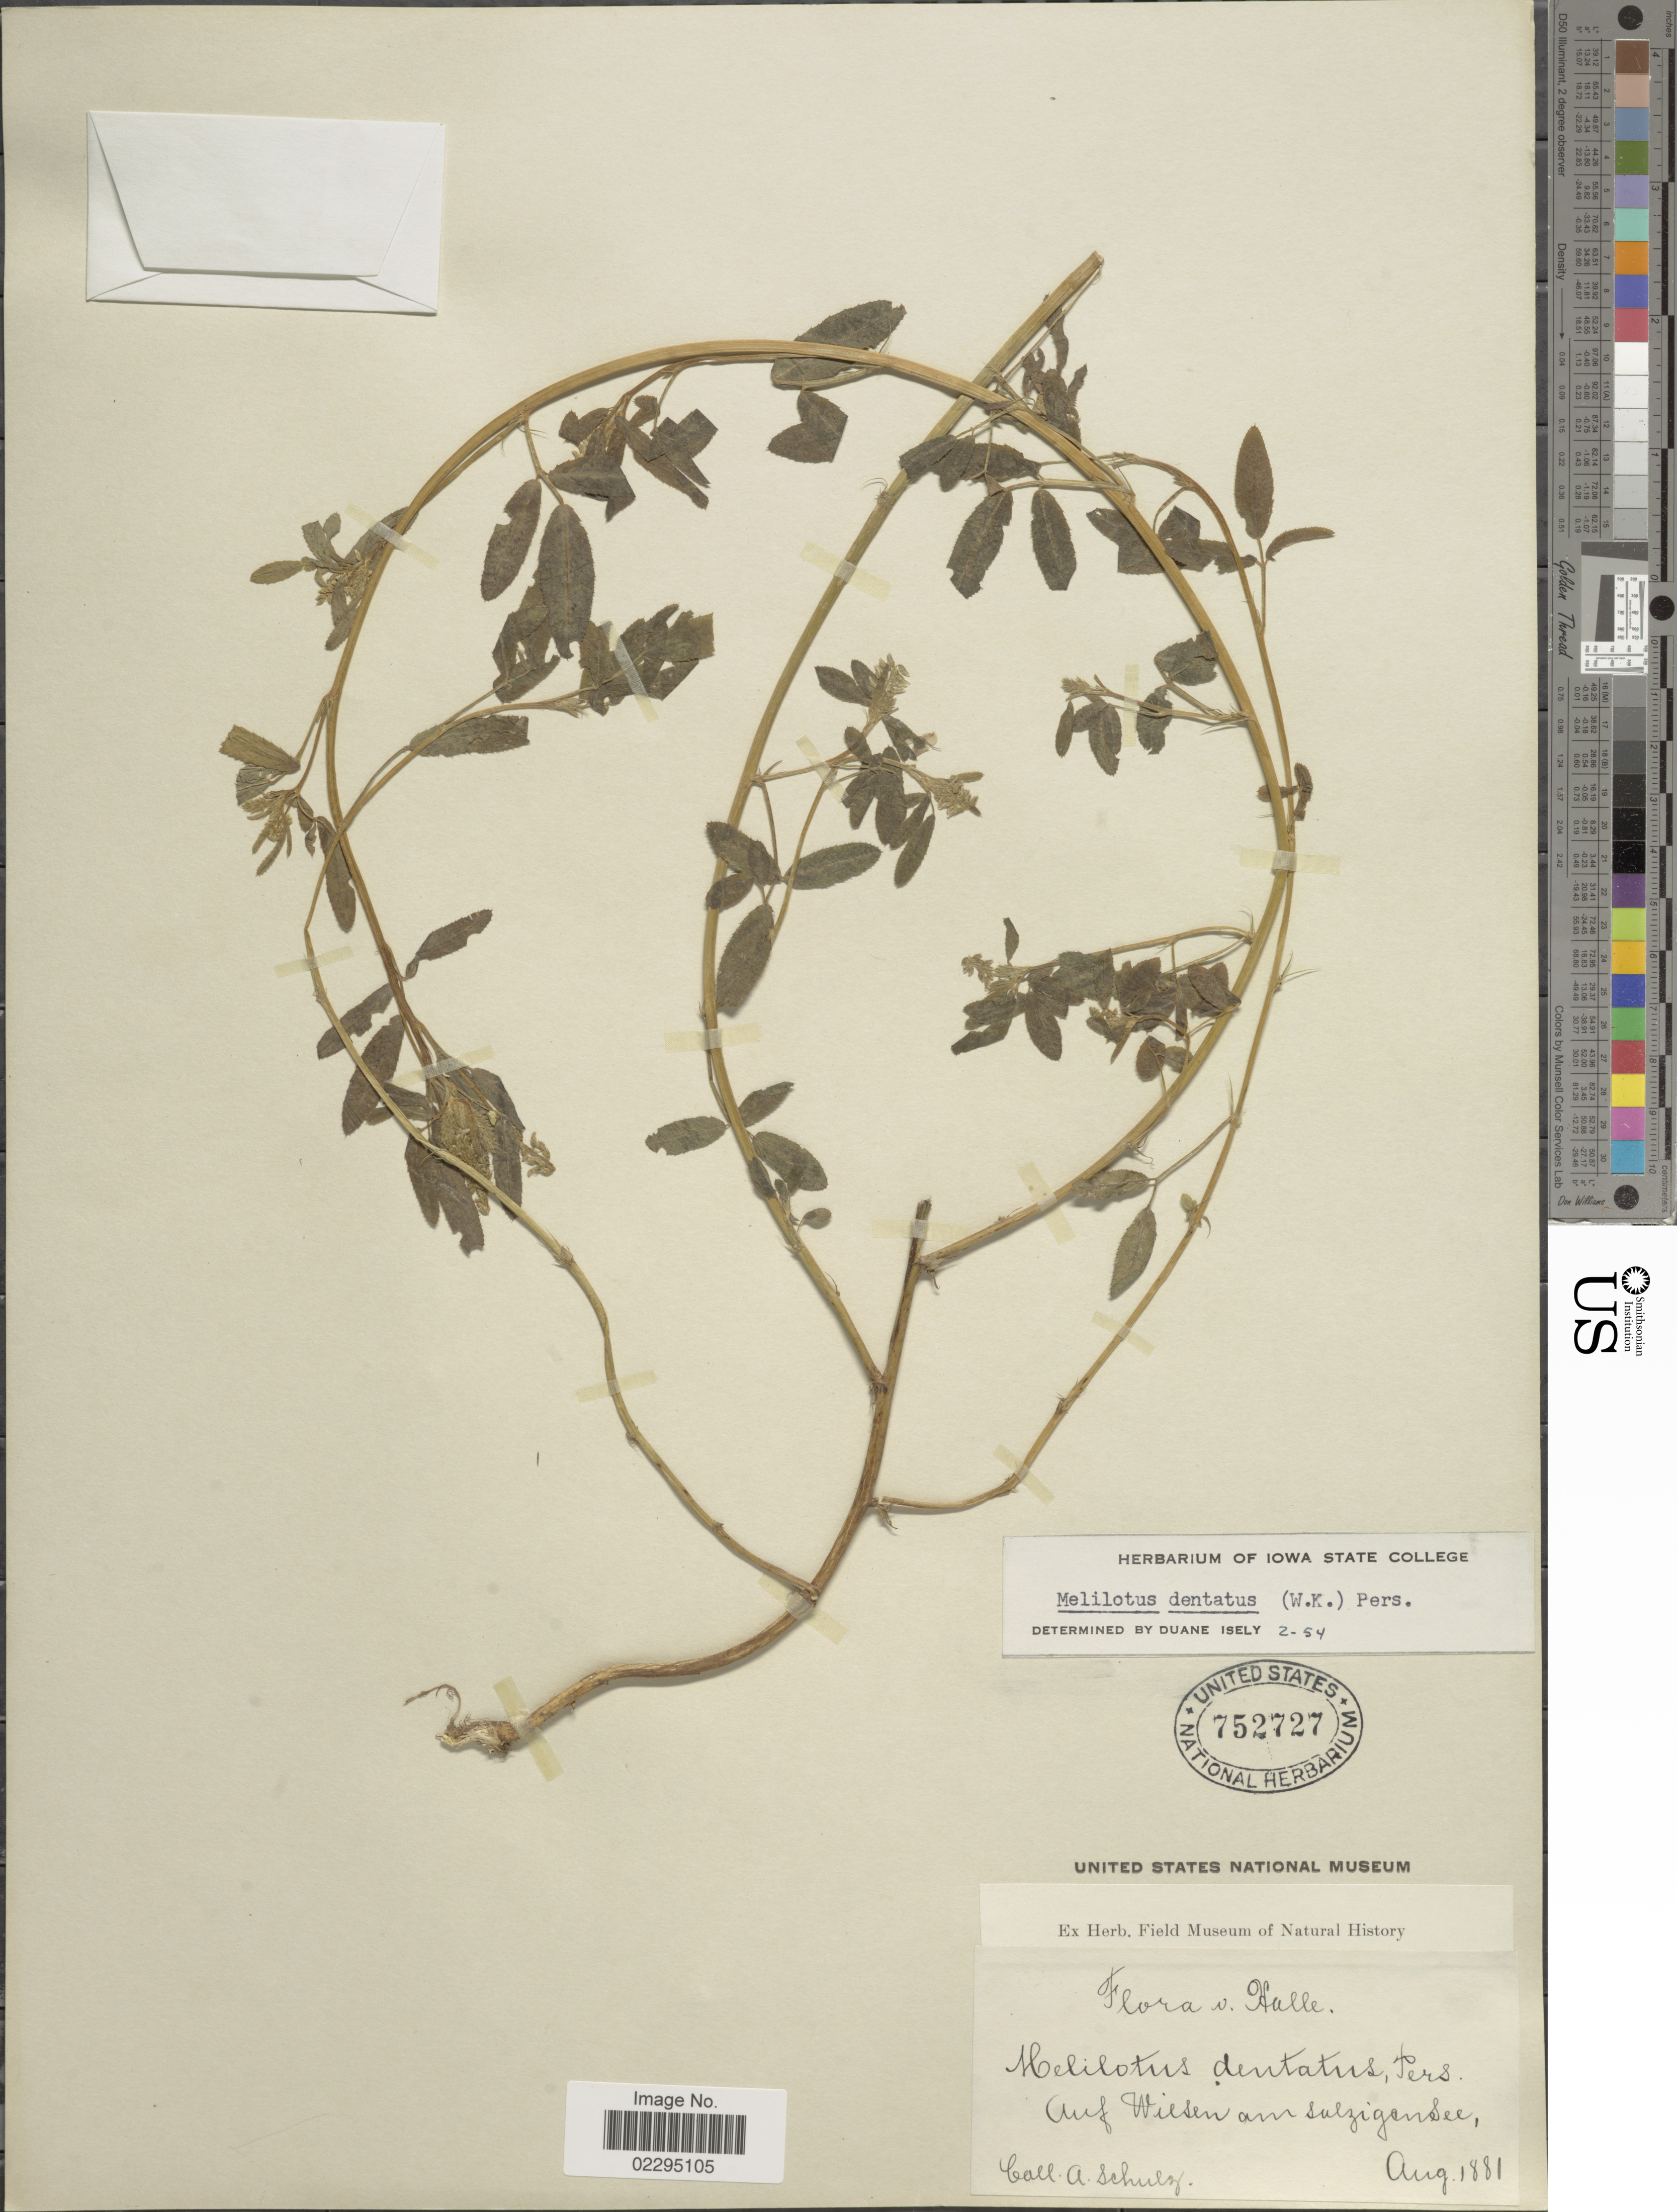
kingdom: Plantae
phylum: Tracheophyta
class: Magnoliopsida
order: Fabales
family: Fabaceae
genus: Melilotus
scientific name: Melilotus dentatus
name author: (Waldst. & Kit.) Pers.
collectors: A. Schulz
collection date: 1881-08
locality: V Halle. Auf Wiesen am sulzigensee [interpreted].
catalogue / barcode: US 752727